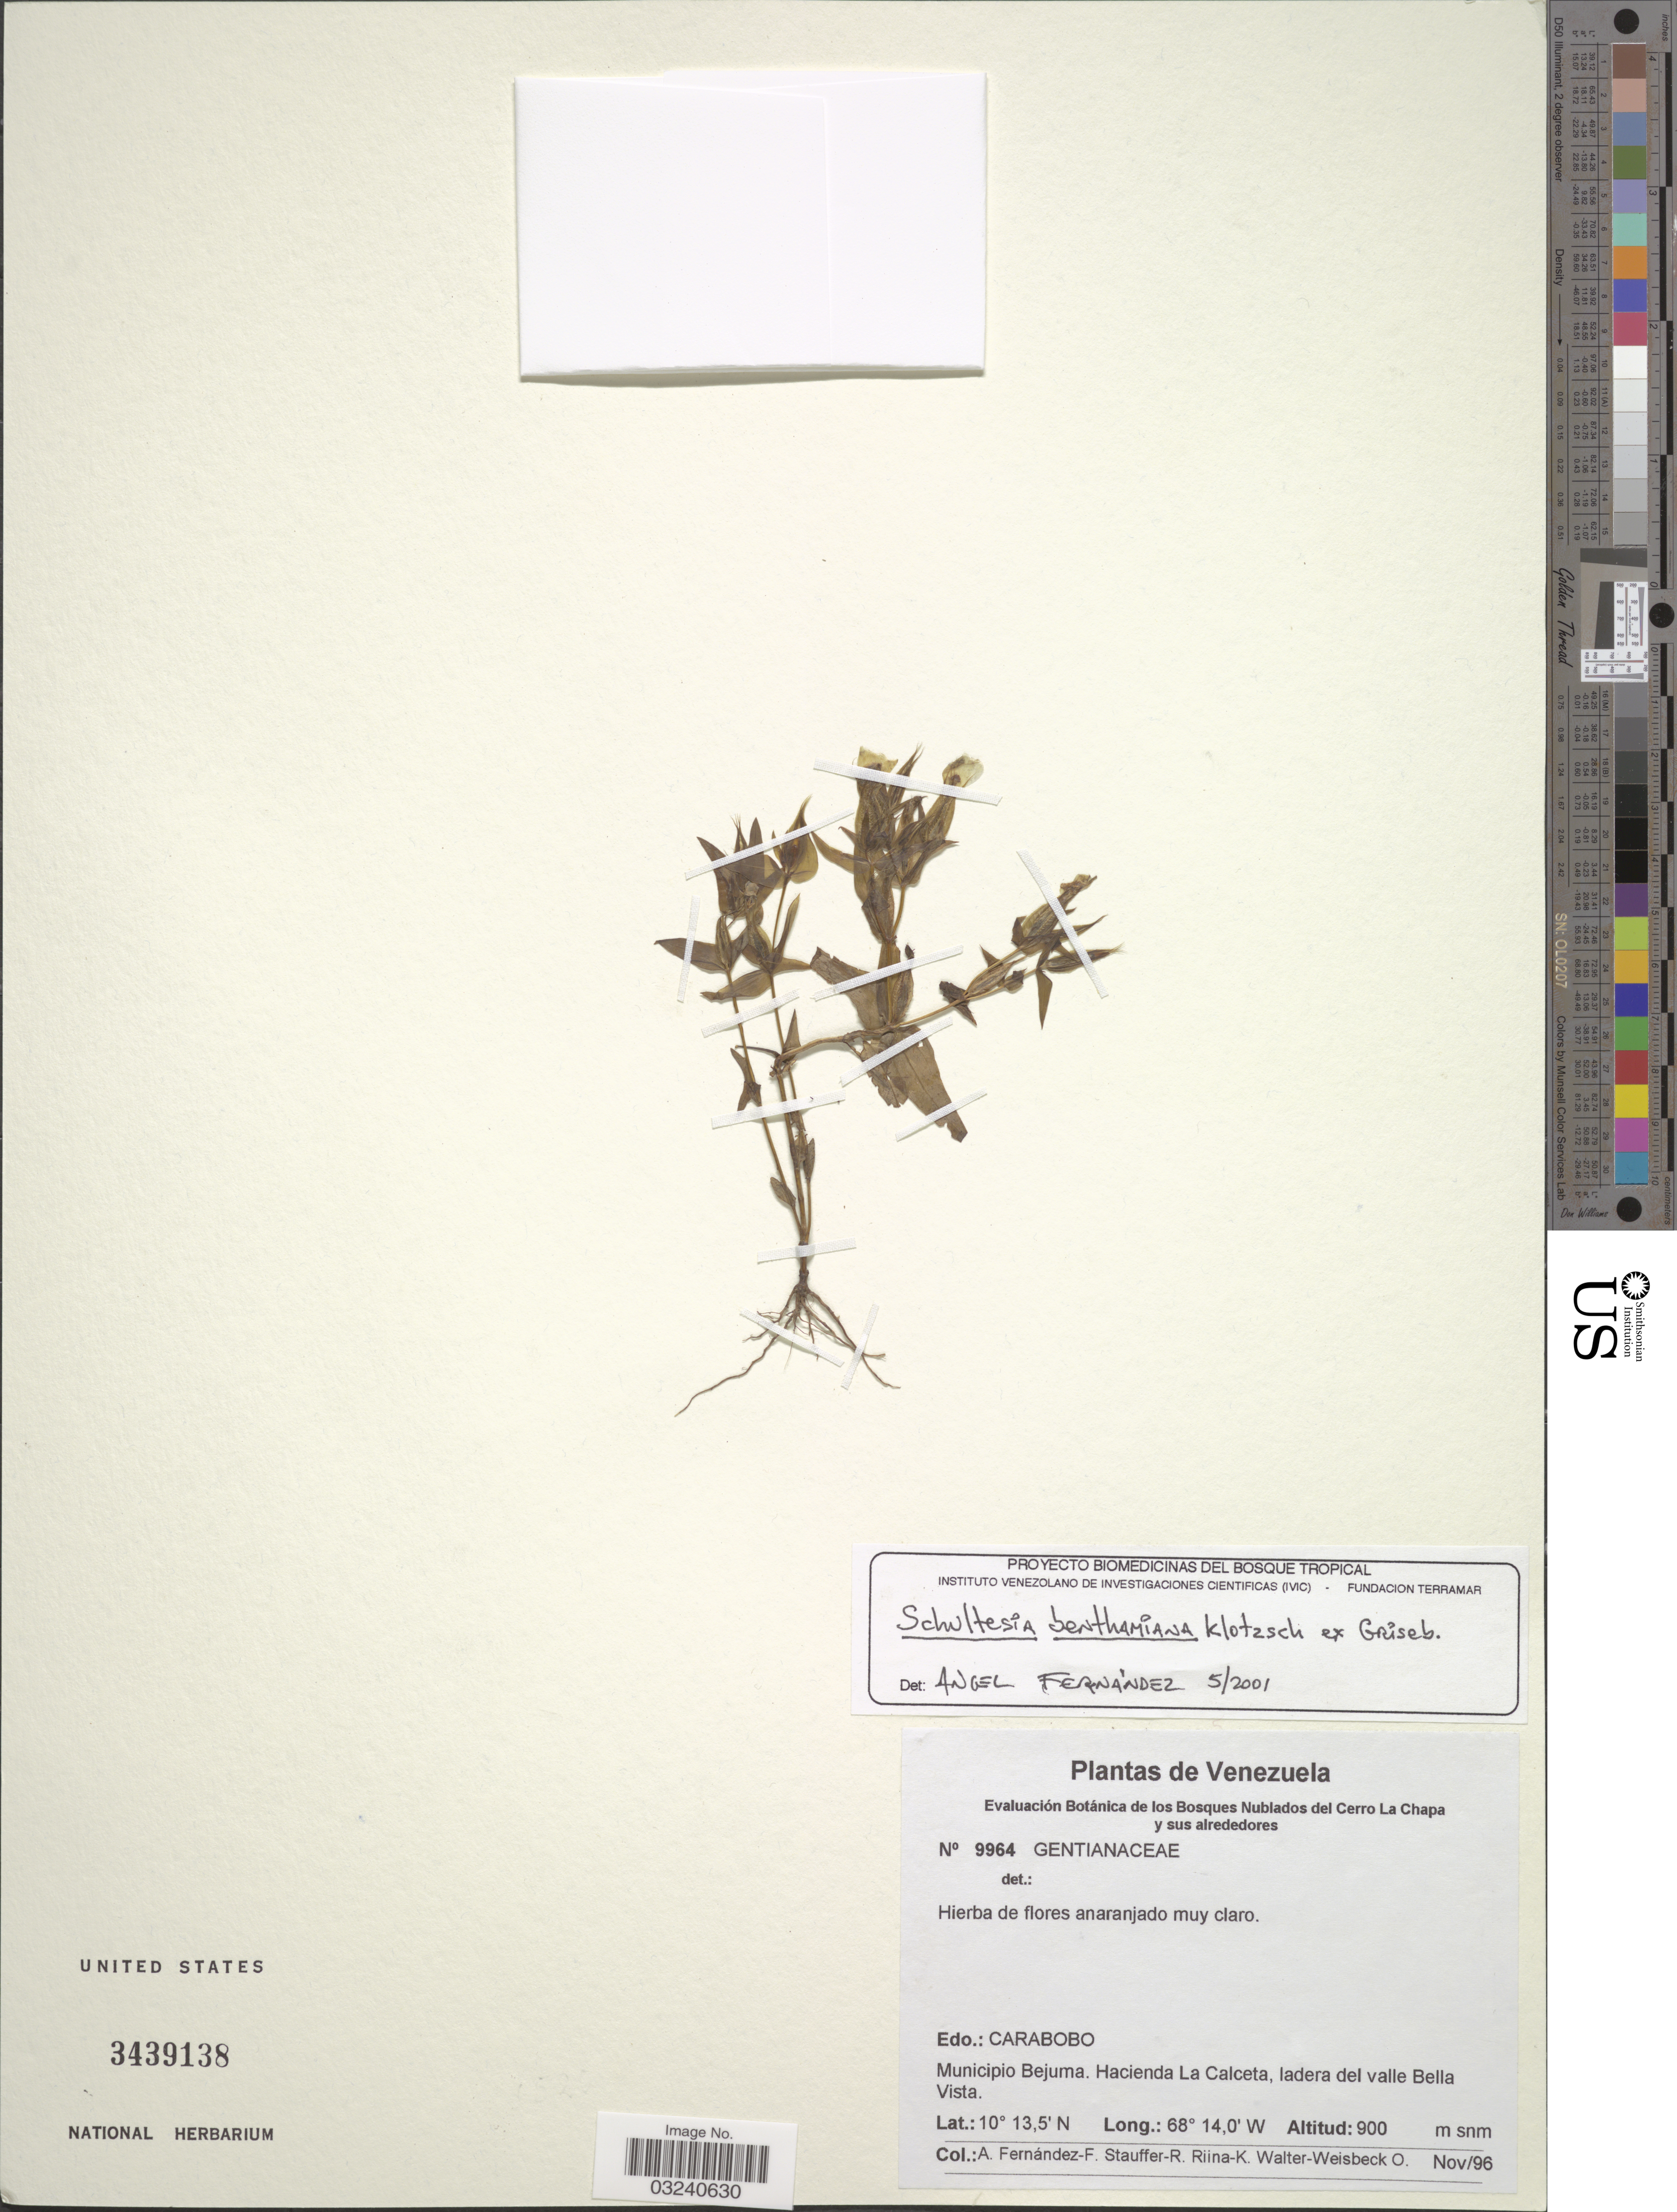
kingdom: Plantae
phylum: Tracheophyta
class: Magnoliopsida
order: Gentianales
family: Gentianaceae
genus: Schultesia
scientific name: Schultesia benthamiana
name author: Klotzsch ex Griseb.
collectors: A. Fernández F., R. Stauffer & O. Walter-Weisbeck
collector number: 9964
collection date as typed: Transcribed d/m/y: /11/96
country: Venezuela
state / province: Carabobo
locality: Municipio Bejuma. Hacienda La Calceta, ladera del valle Bella Vista.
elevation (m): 900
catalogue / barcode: US 3439138